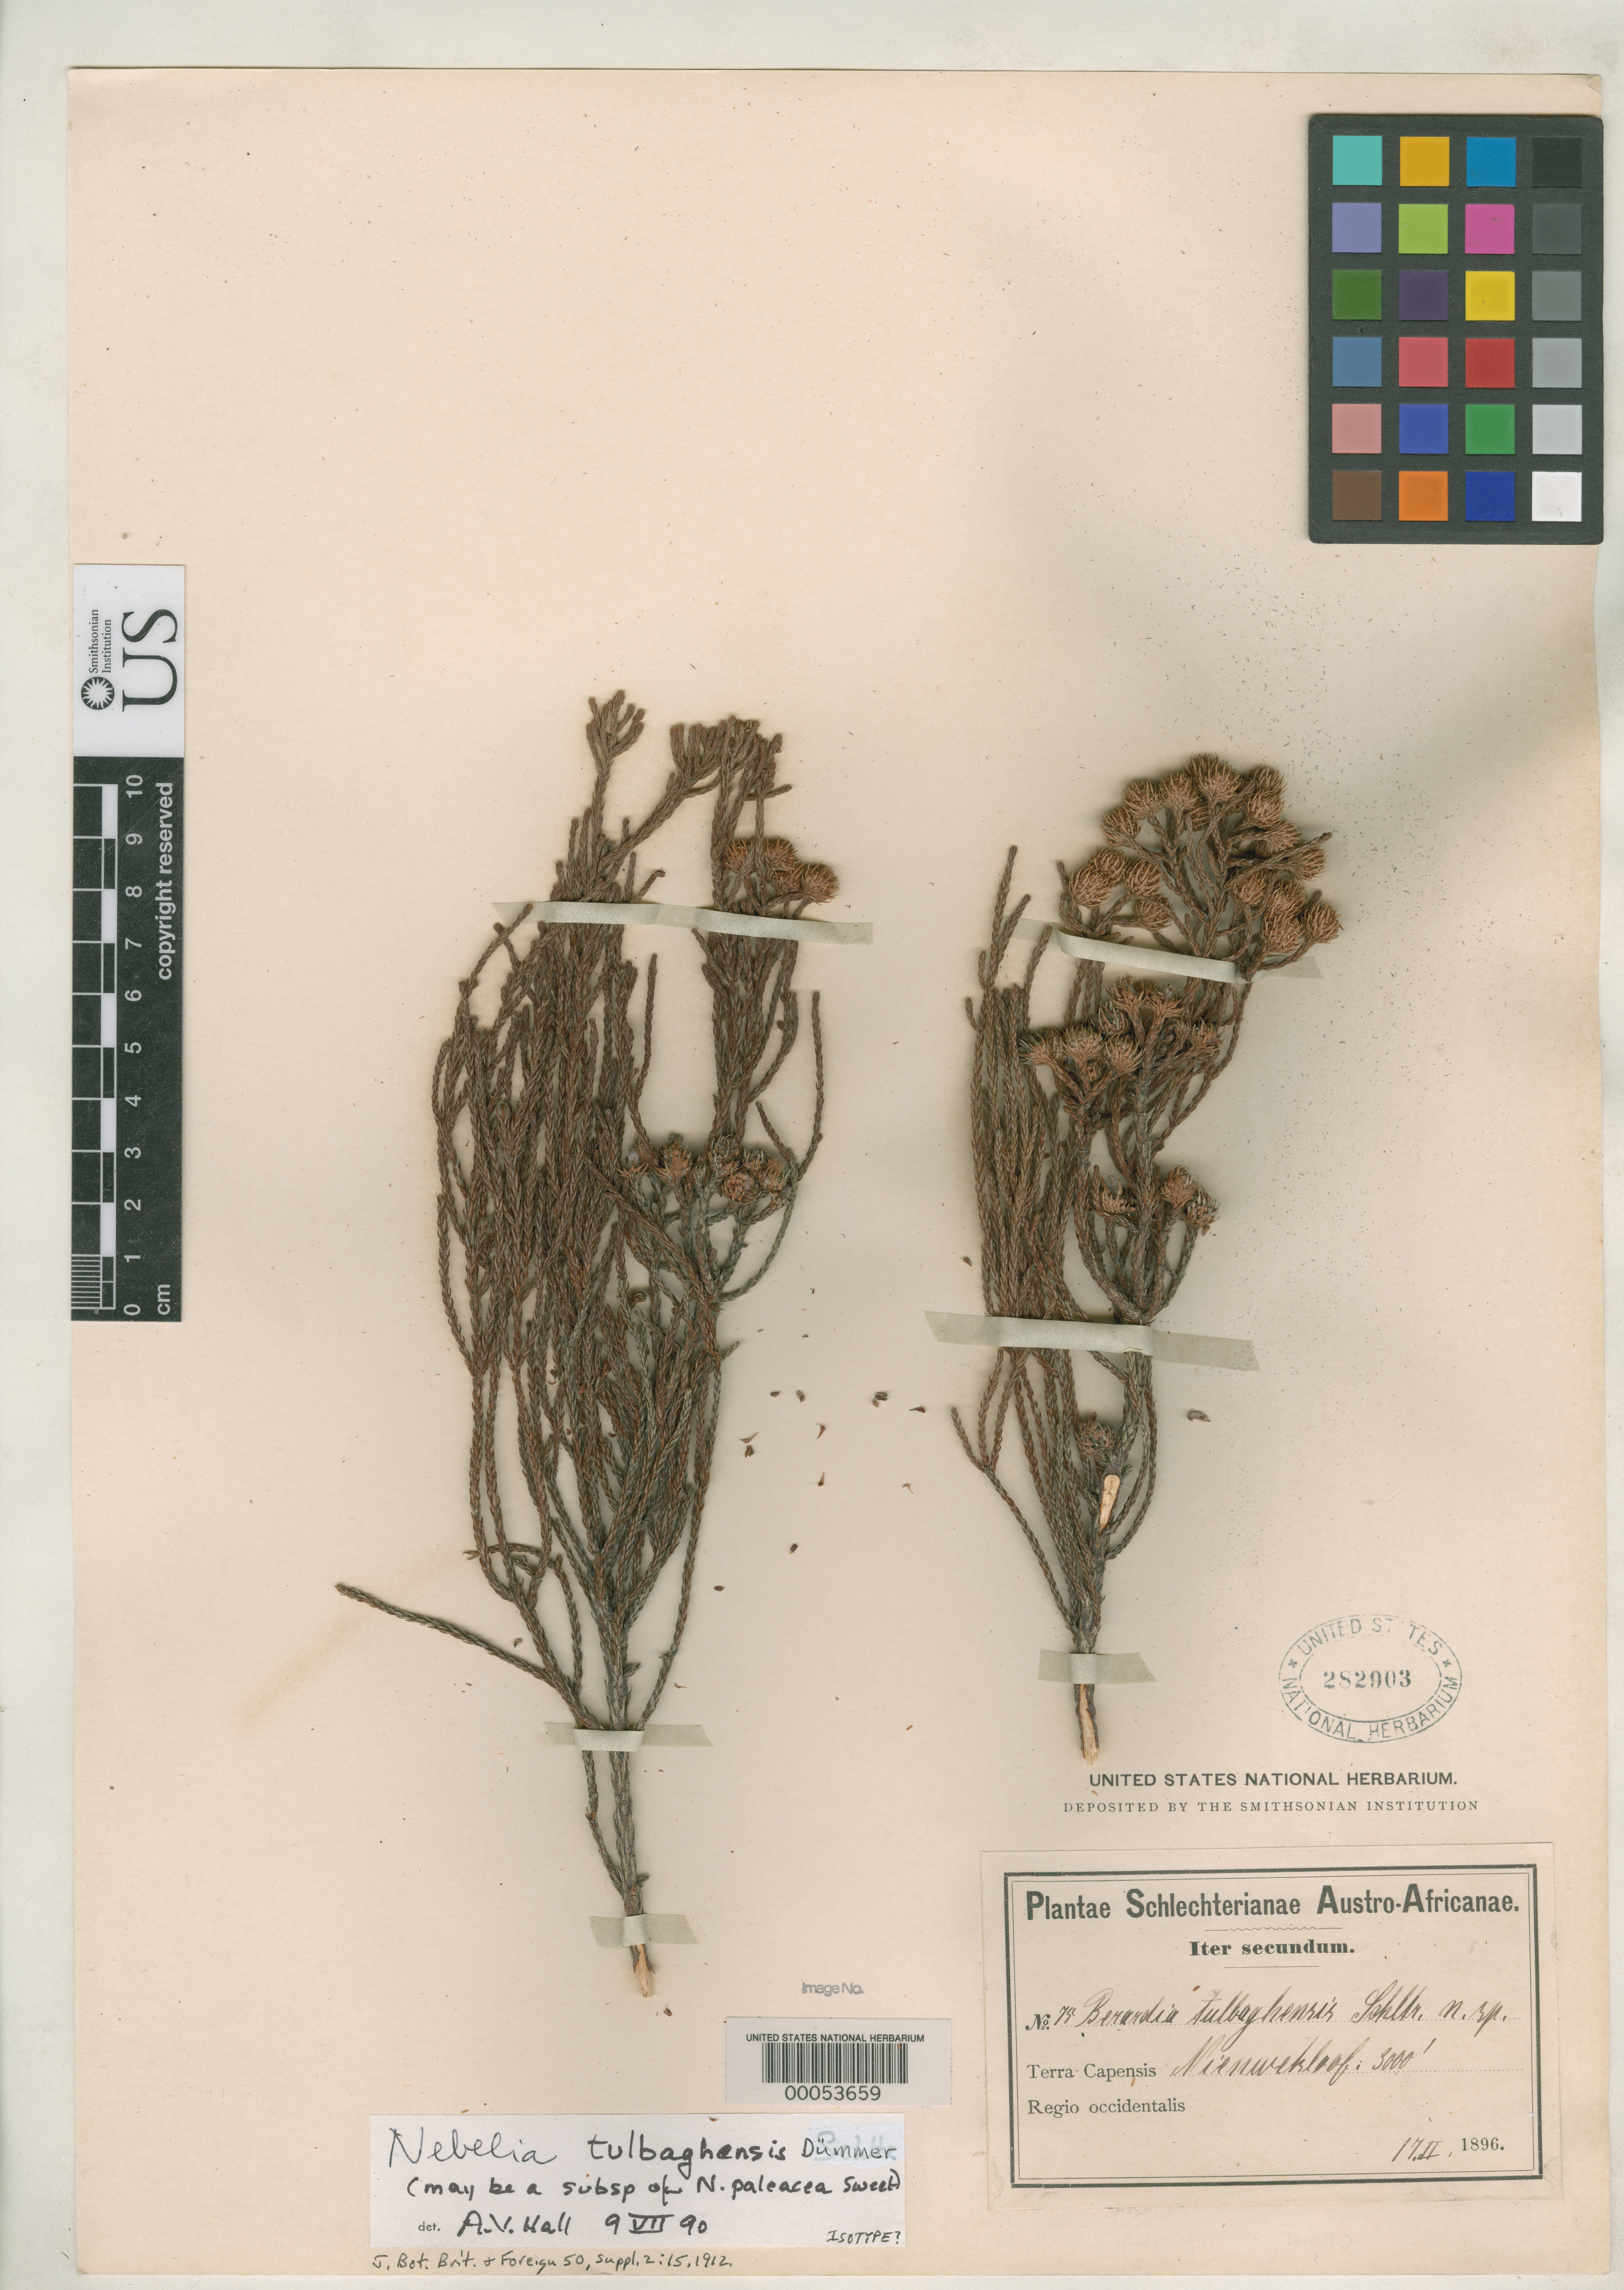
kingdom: Plantae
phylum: Tracheophyta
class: Magnoliopsida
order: Bruniales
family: Bruniaceae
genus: Nebelia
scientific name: Nebelia tulbaghensis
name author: Schltr. ex Dümmer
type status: Possible Isotype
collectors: F. R. R. Schlechter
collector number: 75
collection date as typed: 17 Feb 1896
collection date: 1896-02-17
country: South Africa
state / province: Western Cape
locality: Nieuwe Kloof. Regio occidentalis. Tulbagh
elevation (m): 914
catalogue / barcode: US 282903